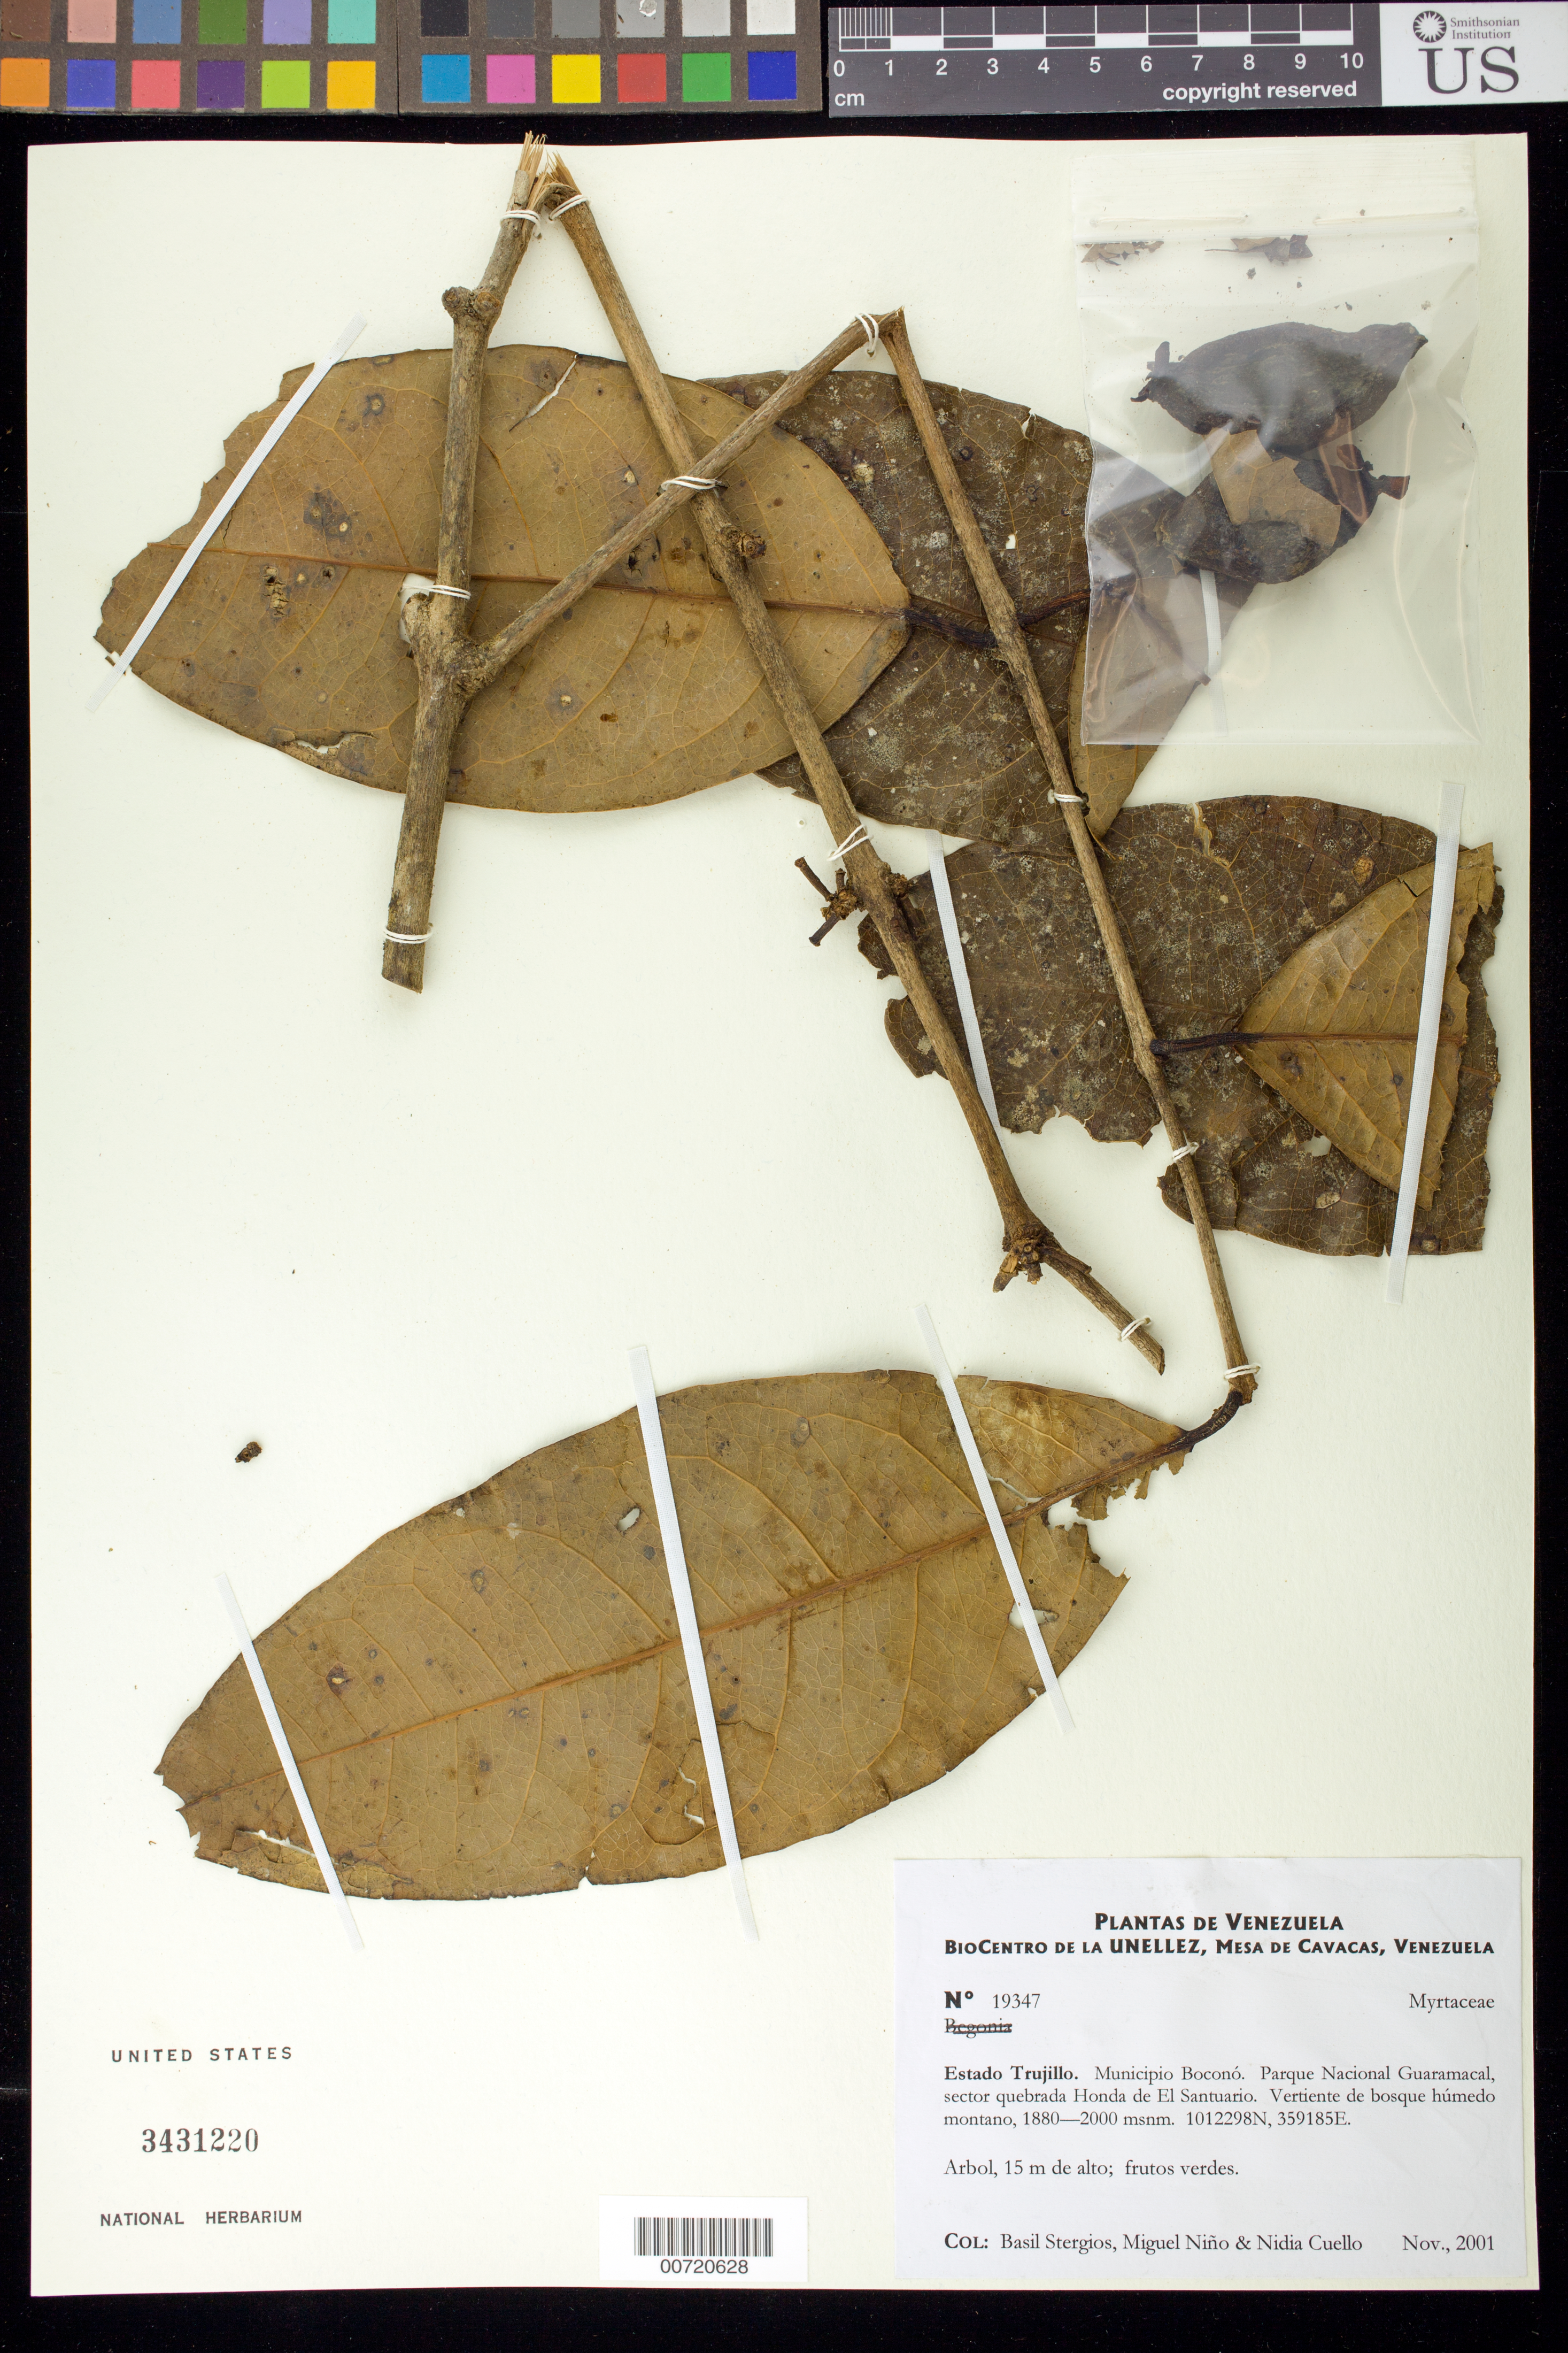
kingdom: Plantae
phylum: Tracheophyta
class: Magnoliopsida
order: Myrtales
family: Myrtaceae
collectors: B. G. Stergios, S. M. Niño & N. L. Cuello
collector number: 19347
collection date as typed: Nov 2001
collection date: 2001-11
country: Venezuela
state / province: Trujillo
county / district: Boconó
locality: Parque Nacional Guaramacal. Sector quebrada Honda de El Santuario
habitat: Vertiente de bosque húmedo montano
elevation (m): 1880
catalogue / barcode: US 3431220